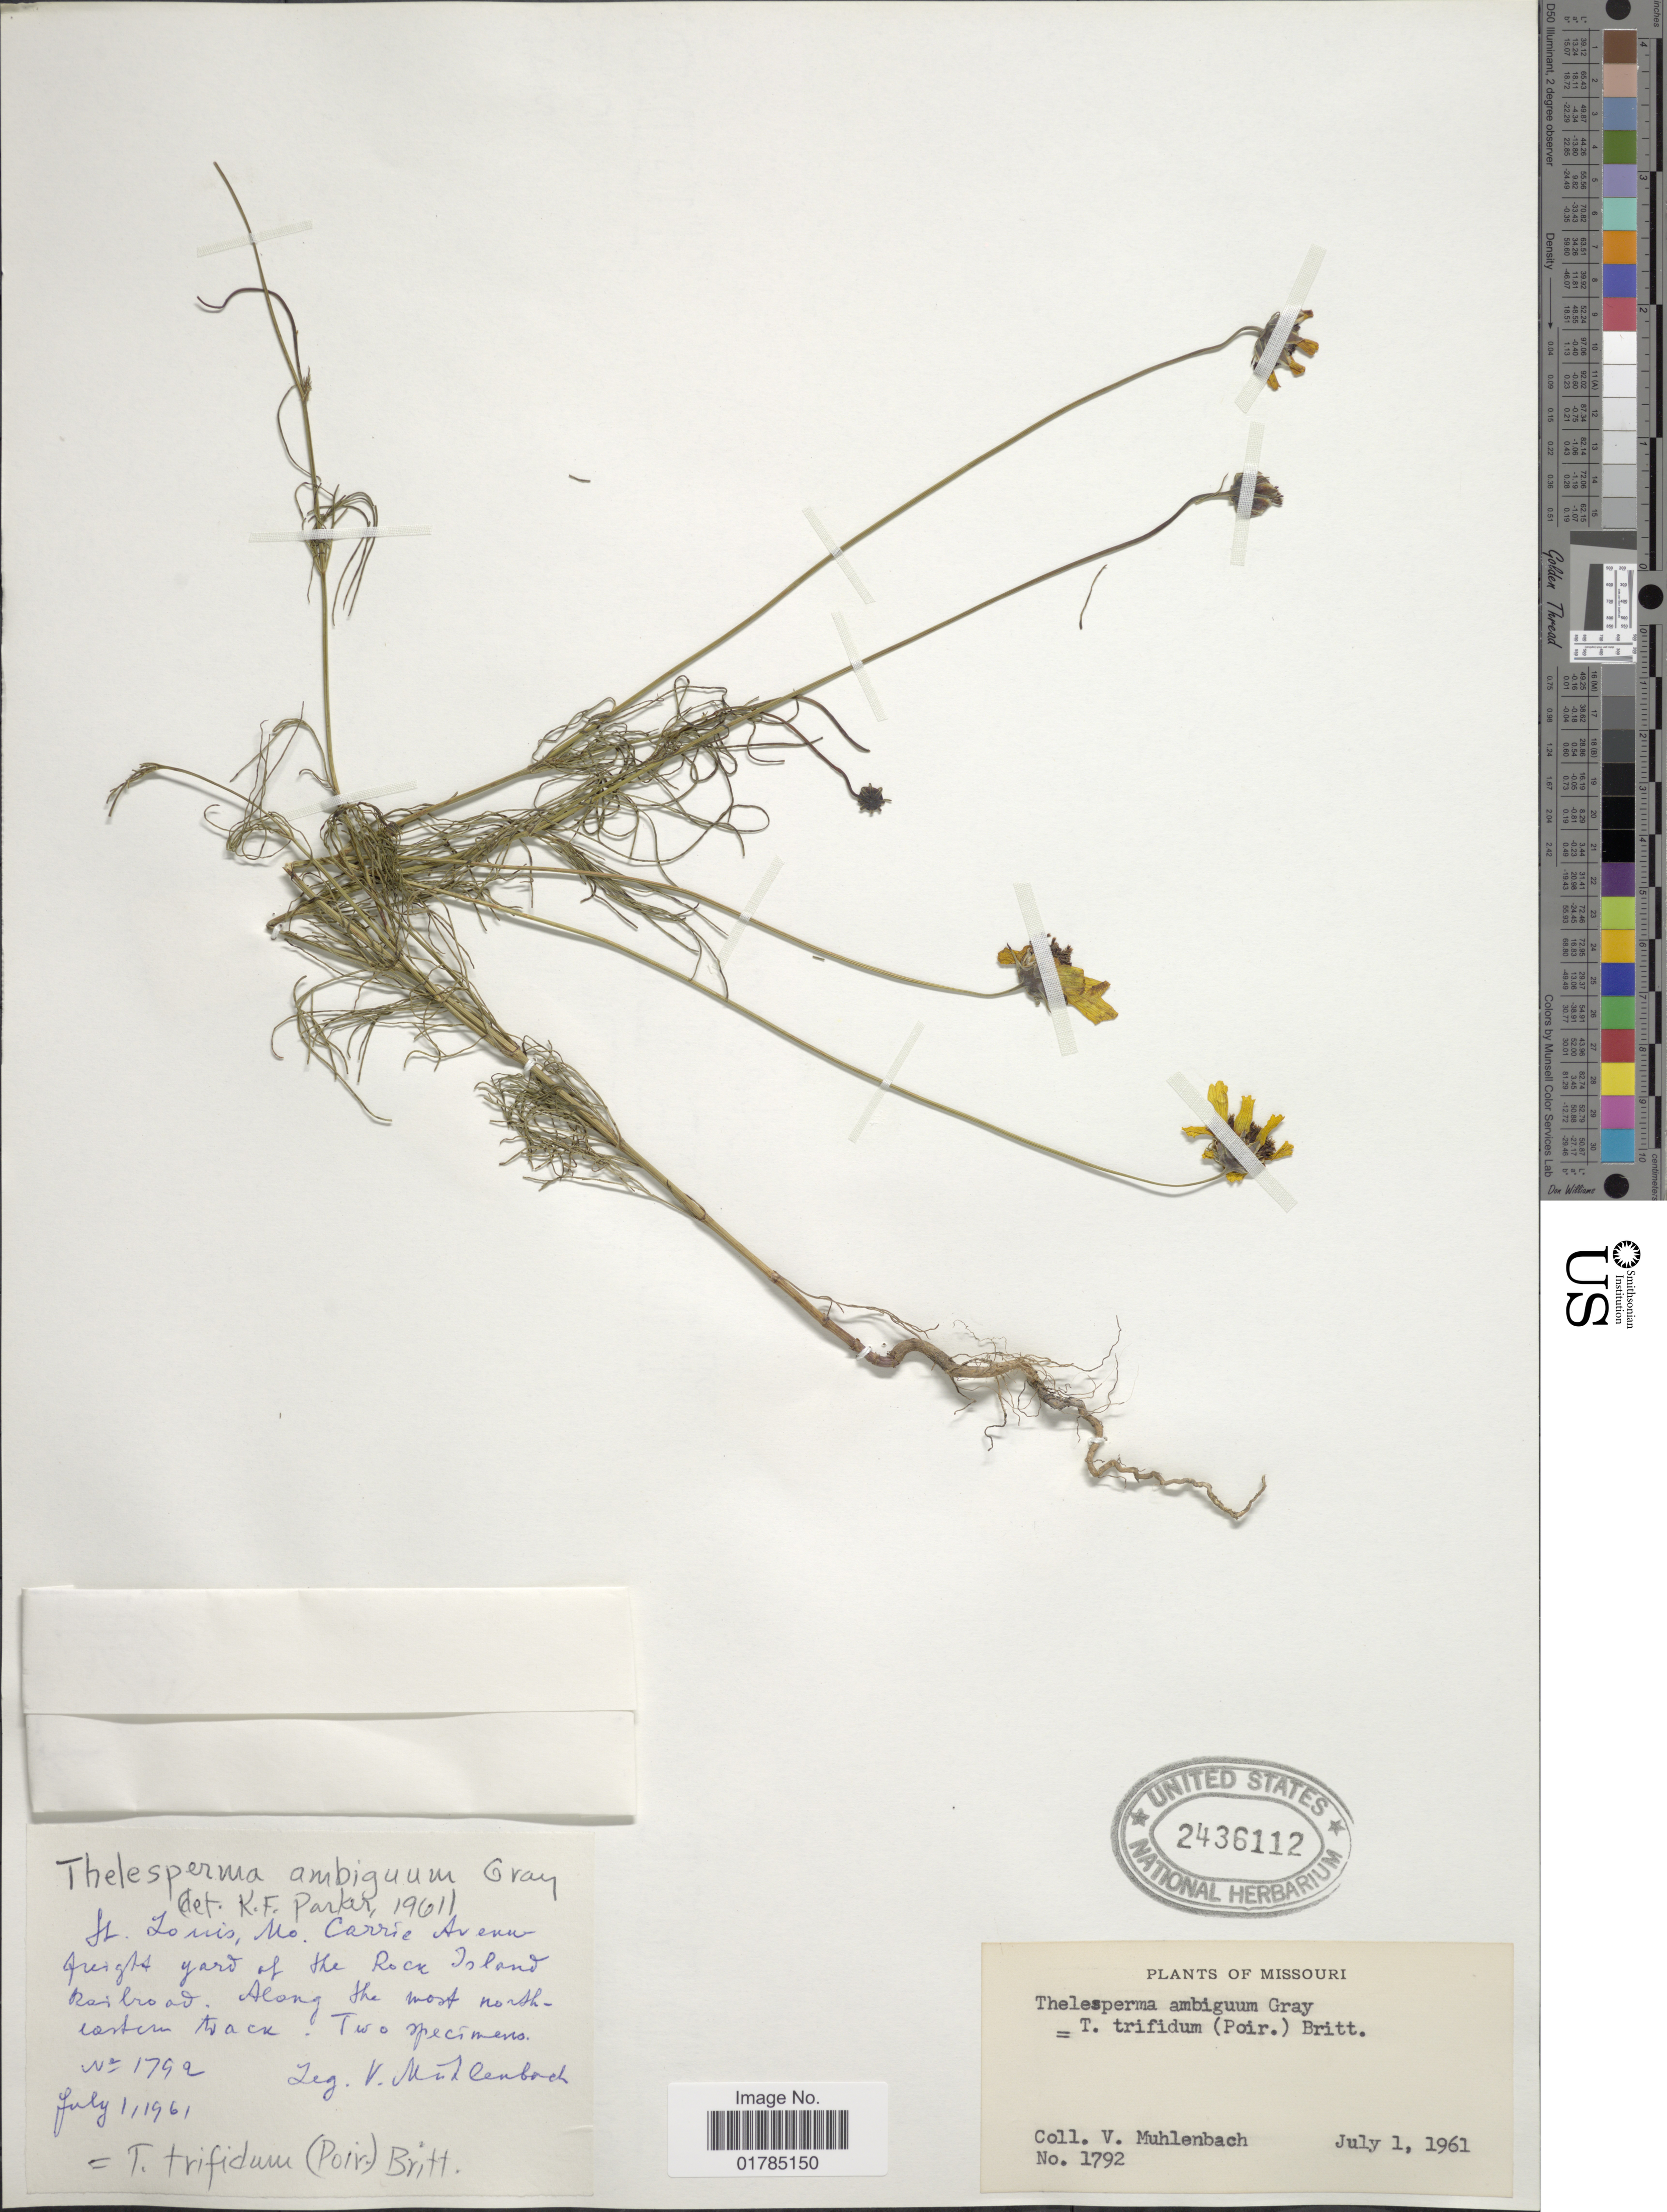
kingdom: Plantae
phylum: Tracheophyta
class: Magnoliopsida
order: Asterales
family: Asteraceae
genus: Thelesperma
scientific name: Thelesperma ambiguum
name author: A. Gray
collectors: V. Mühlenbach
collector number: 1792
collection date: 1961-07-01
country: United States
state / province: Missouri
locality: St. Louis, Mo. Carrie Avenue freight yard of the Rock Island Railbroad. Along the most north-eastern track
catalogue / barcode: US 2436112